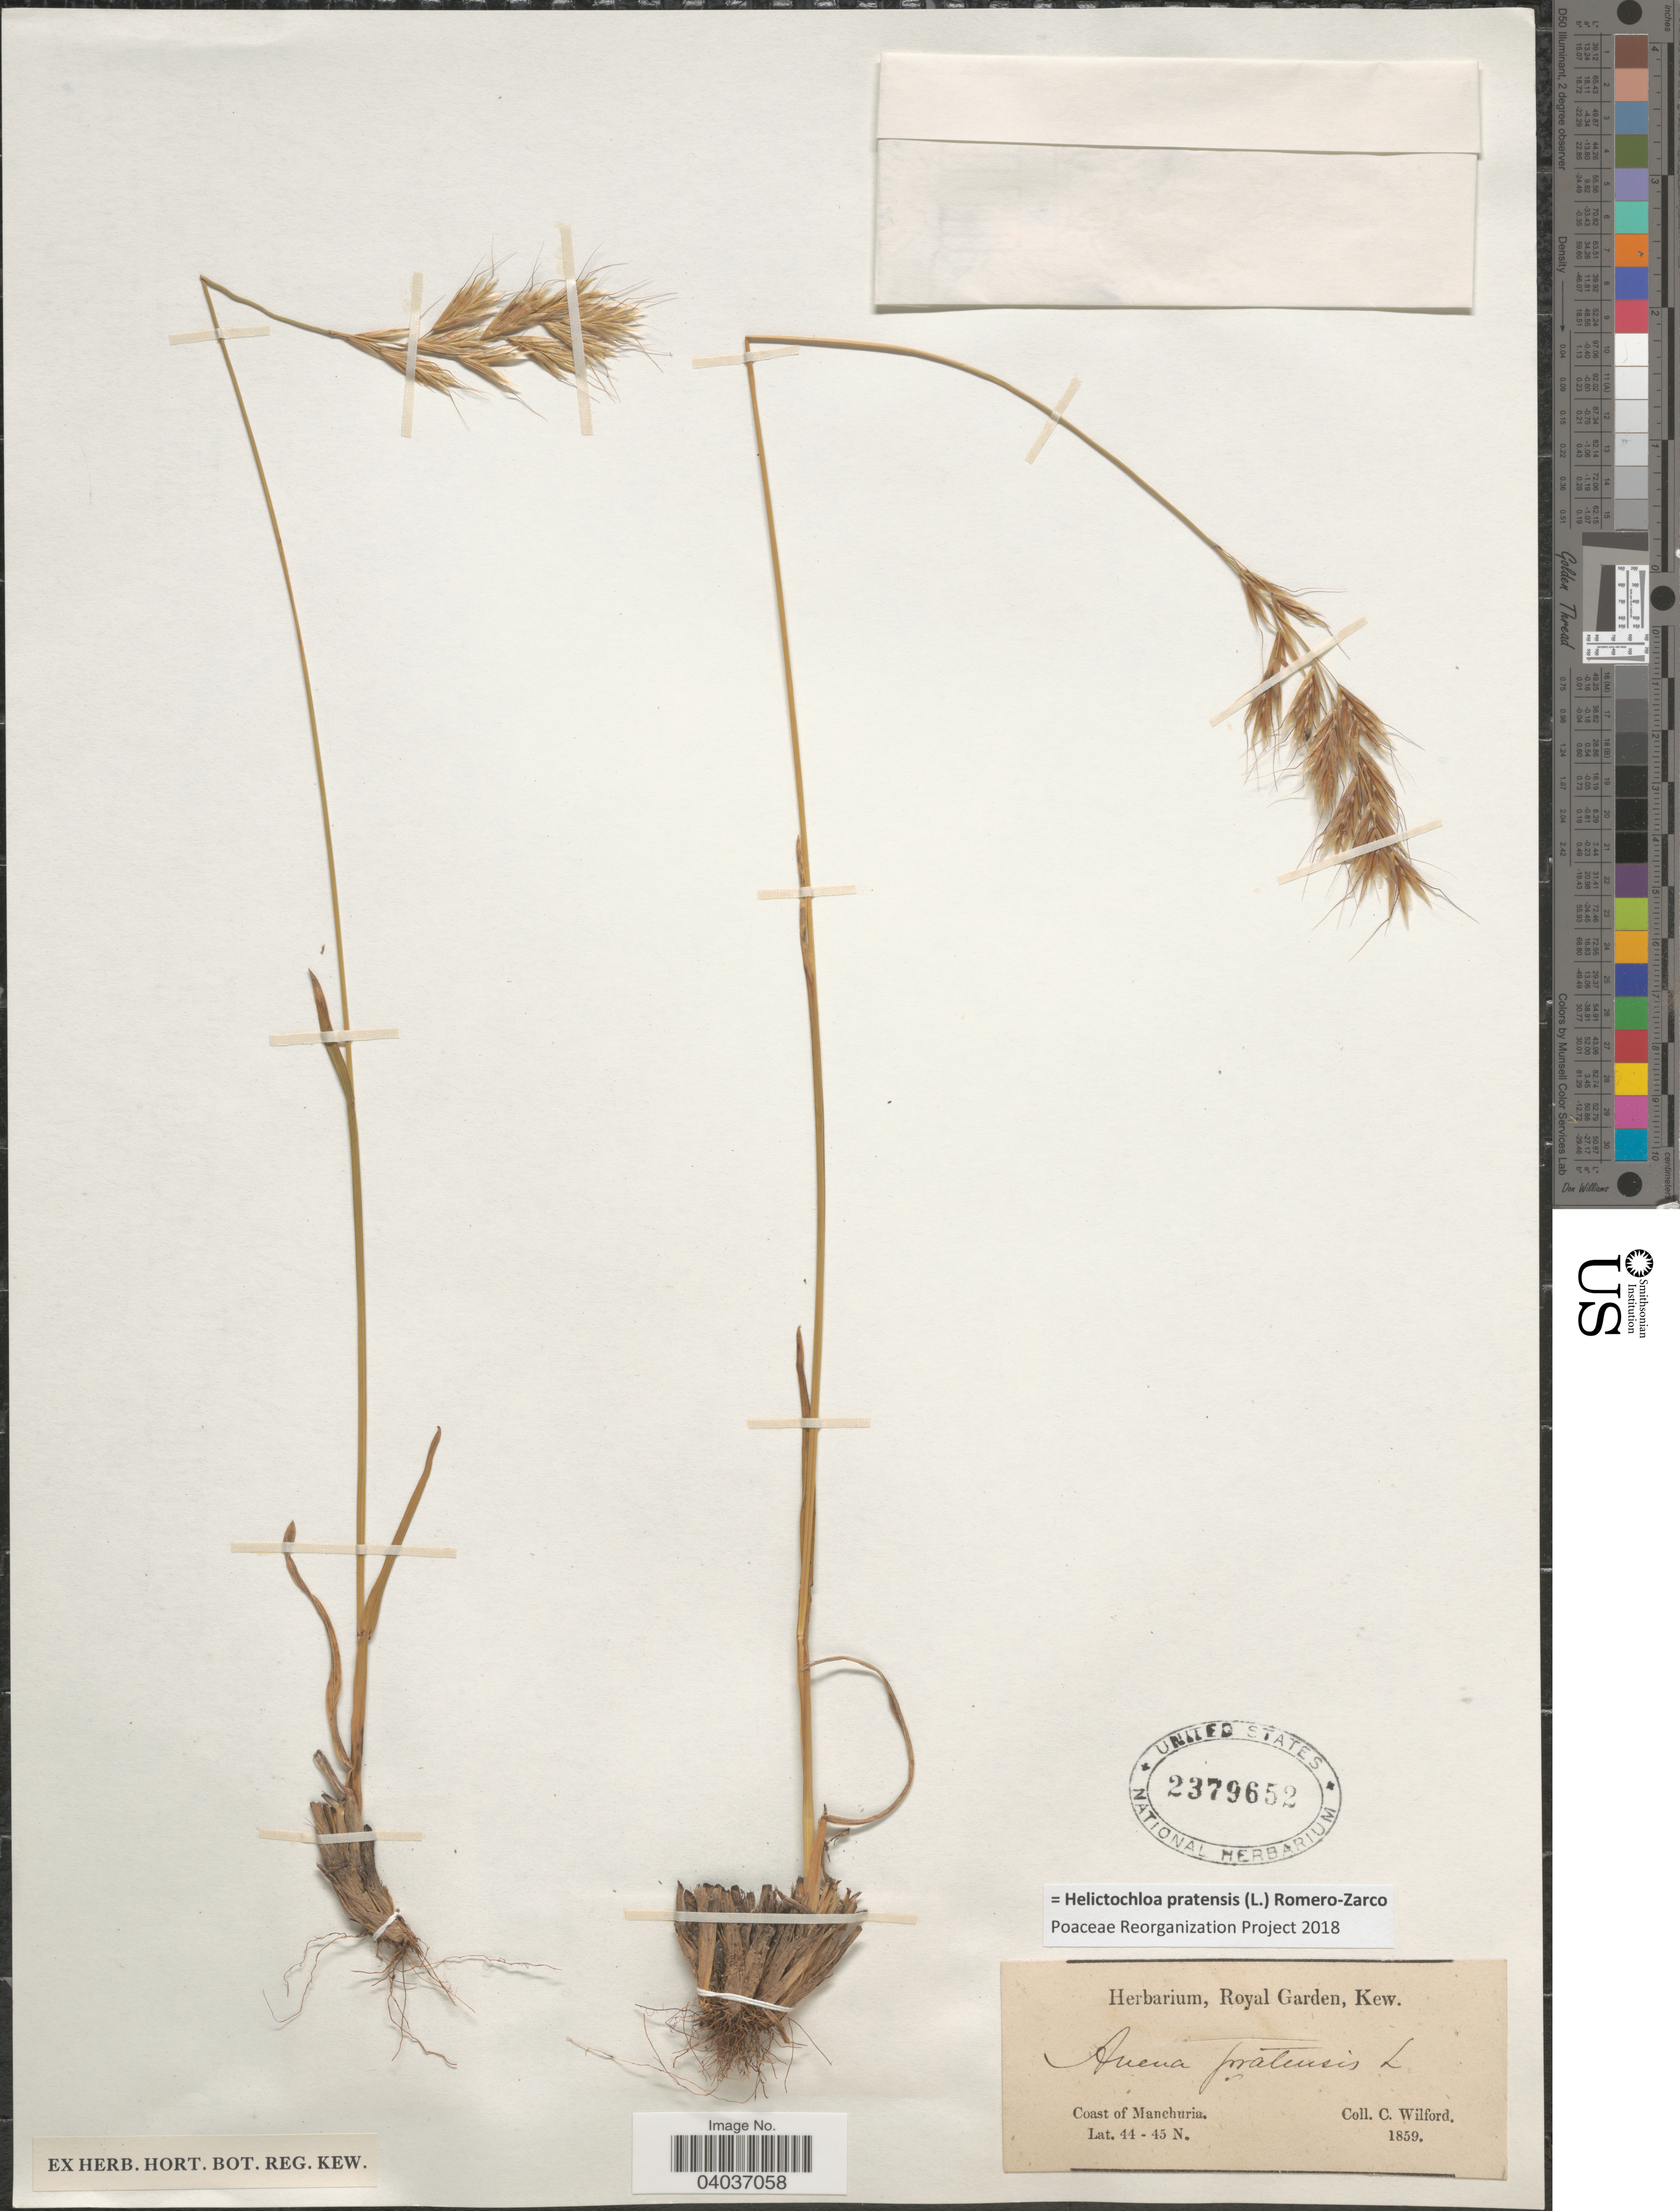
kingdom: Plantae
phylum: Tracheophyta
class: Liliopsida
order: Poales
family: Poaceae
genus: Helictochloa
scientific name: Helictochloa pratensis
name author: (L.) Romero-Zarco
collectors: C. Wilford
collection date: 1859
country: China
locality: Coast of Manchuria.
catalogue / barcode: US 2379652